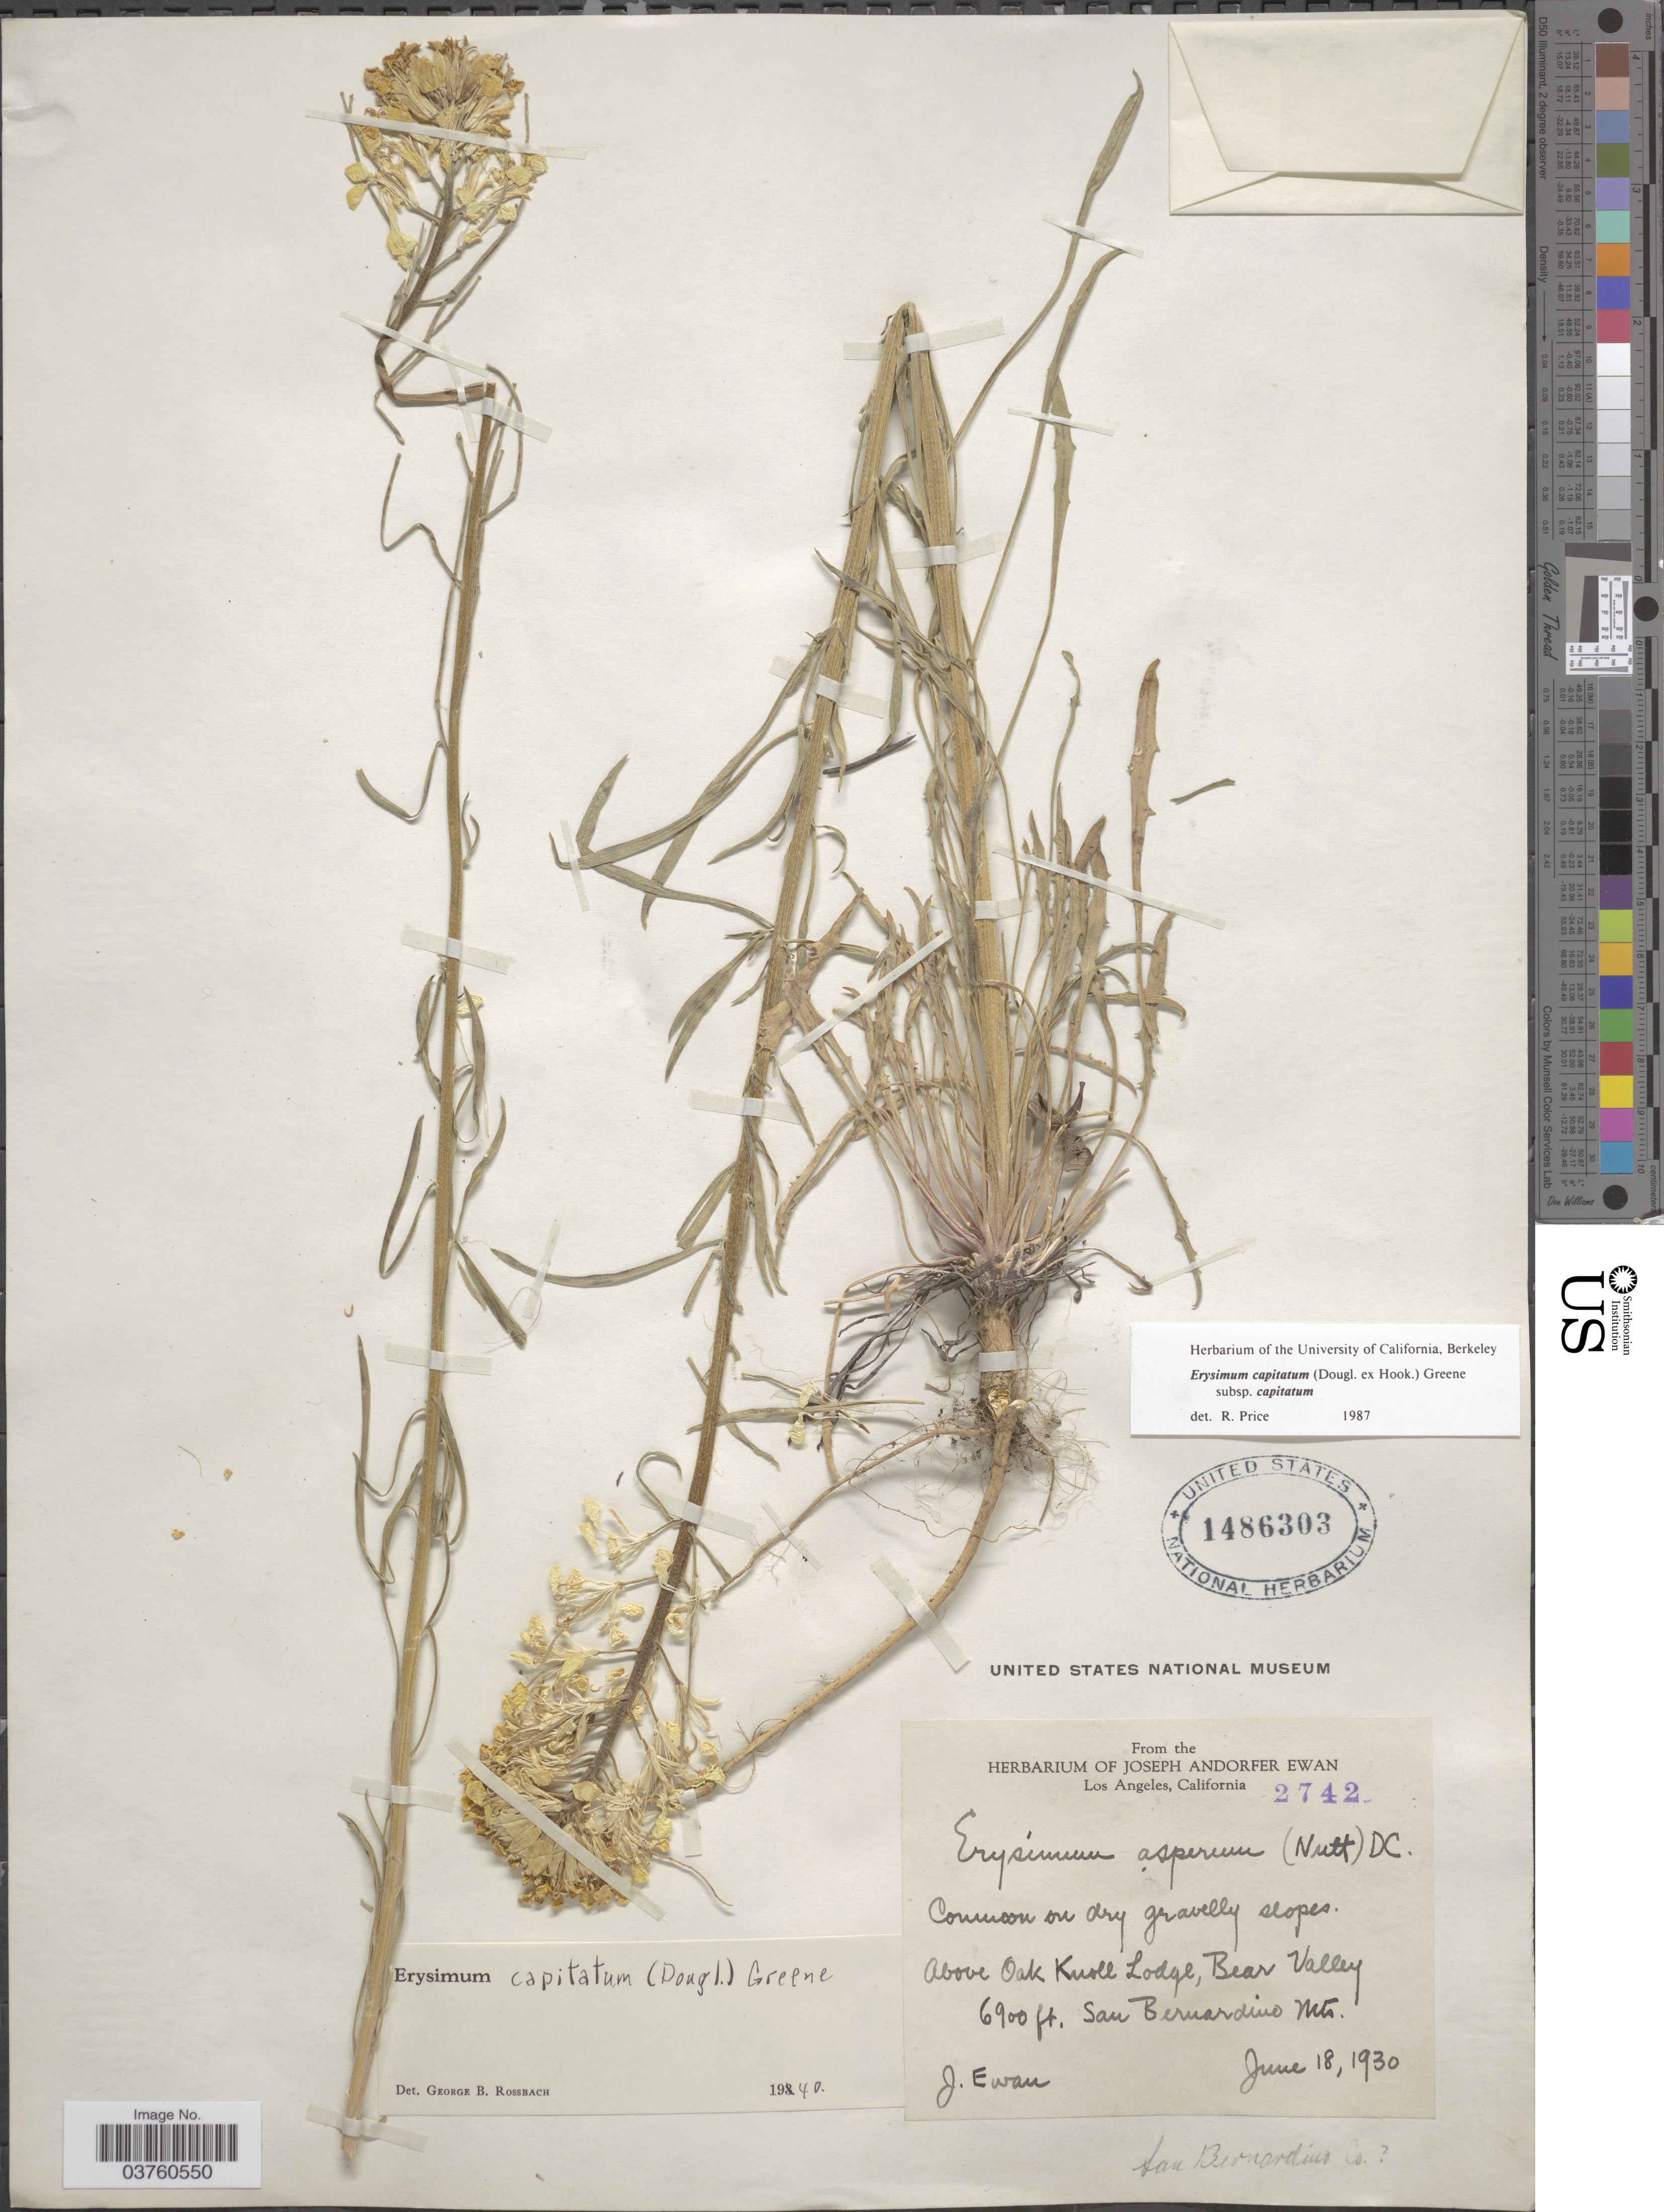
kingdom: Plantae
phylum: Tracheophyta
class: Magnoliopsida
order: Brassicales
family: Brassicaceae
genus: Erysimum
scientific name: Erysimum capitatum subsp. capitatum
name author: (Douglas ex Hook.) Greene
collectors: J. A. Ewan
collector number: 2742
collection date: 1930-06-18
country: United States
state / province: California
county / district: San Bernardino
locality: Above Oak Knoll Lodge, Bear Valley, San Bernardino Mts. San Bernardino Co. [unsure placement]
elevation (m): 2103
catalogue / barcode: US 1486303